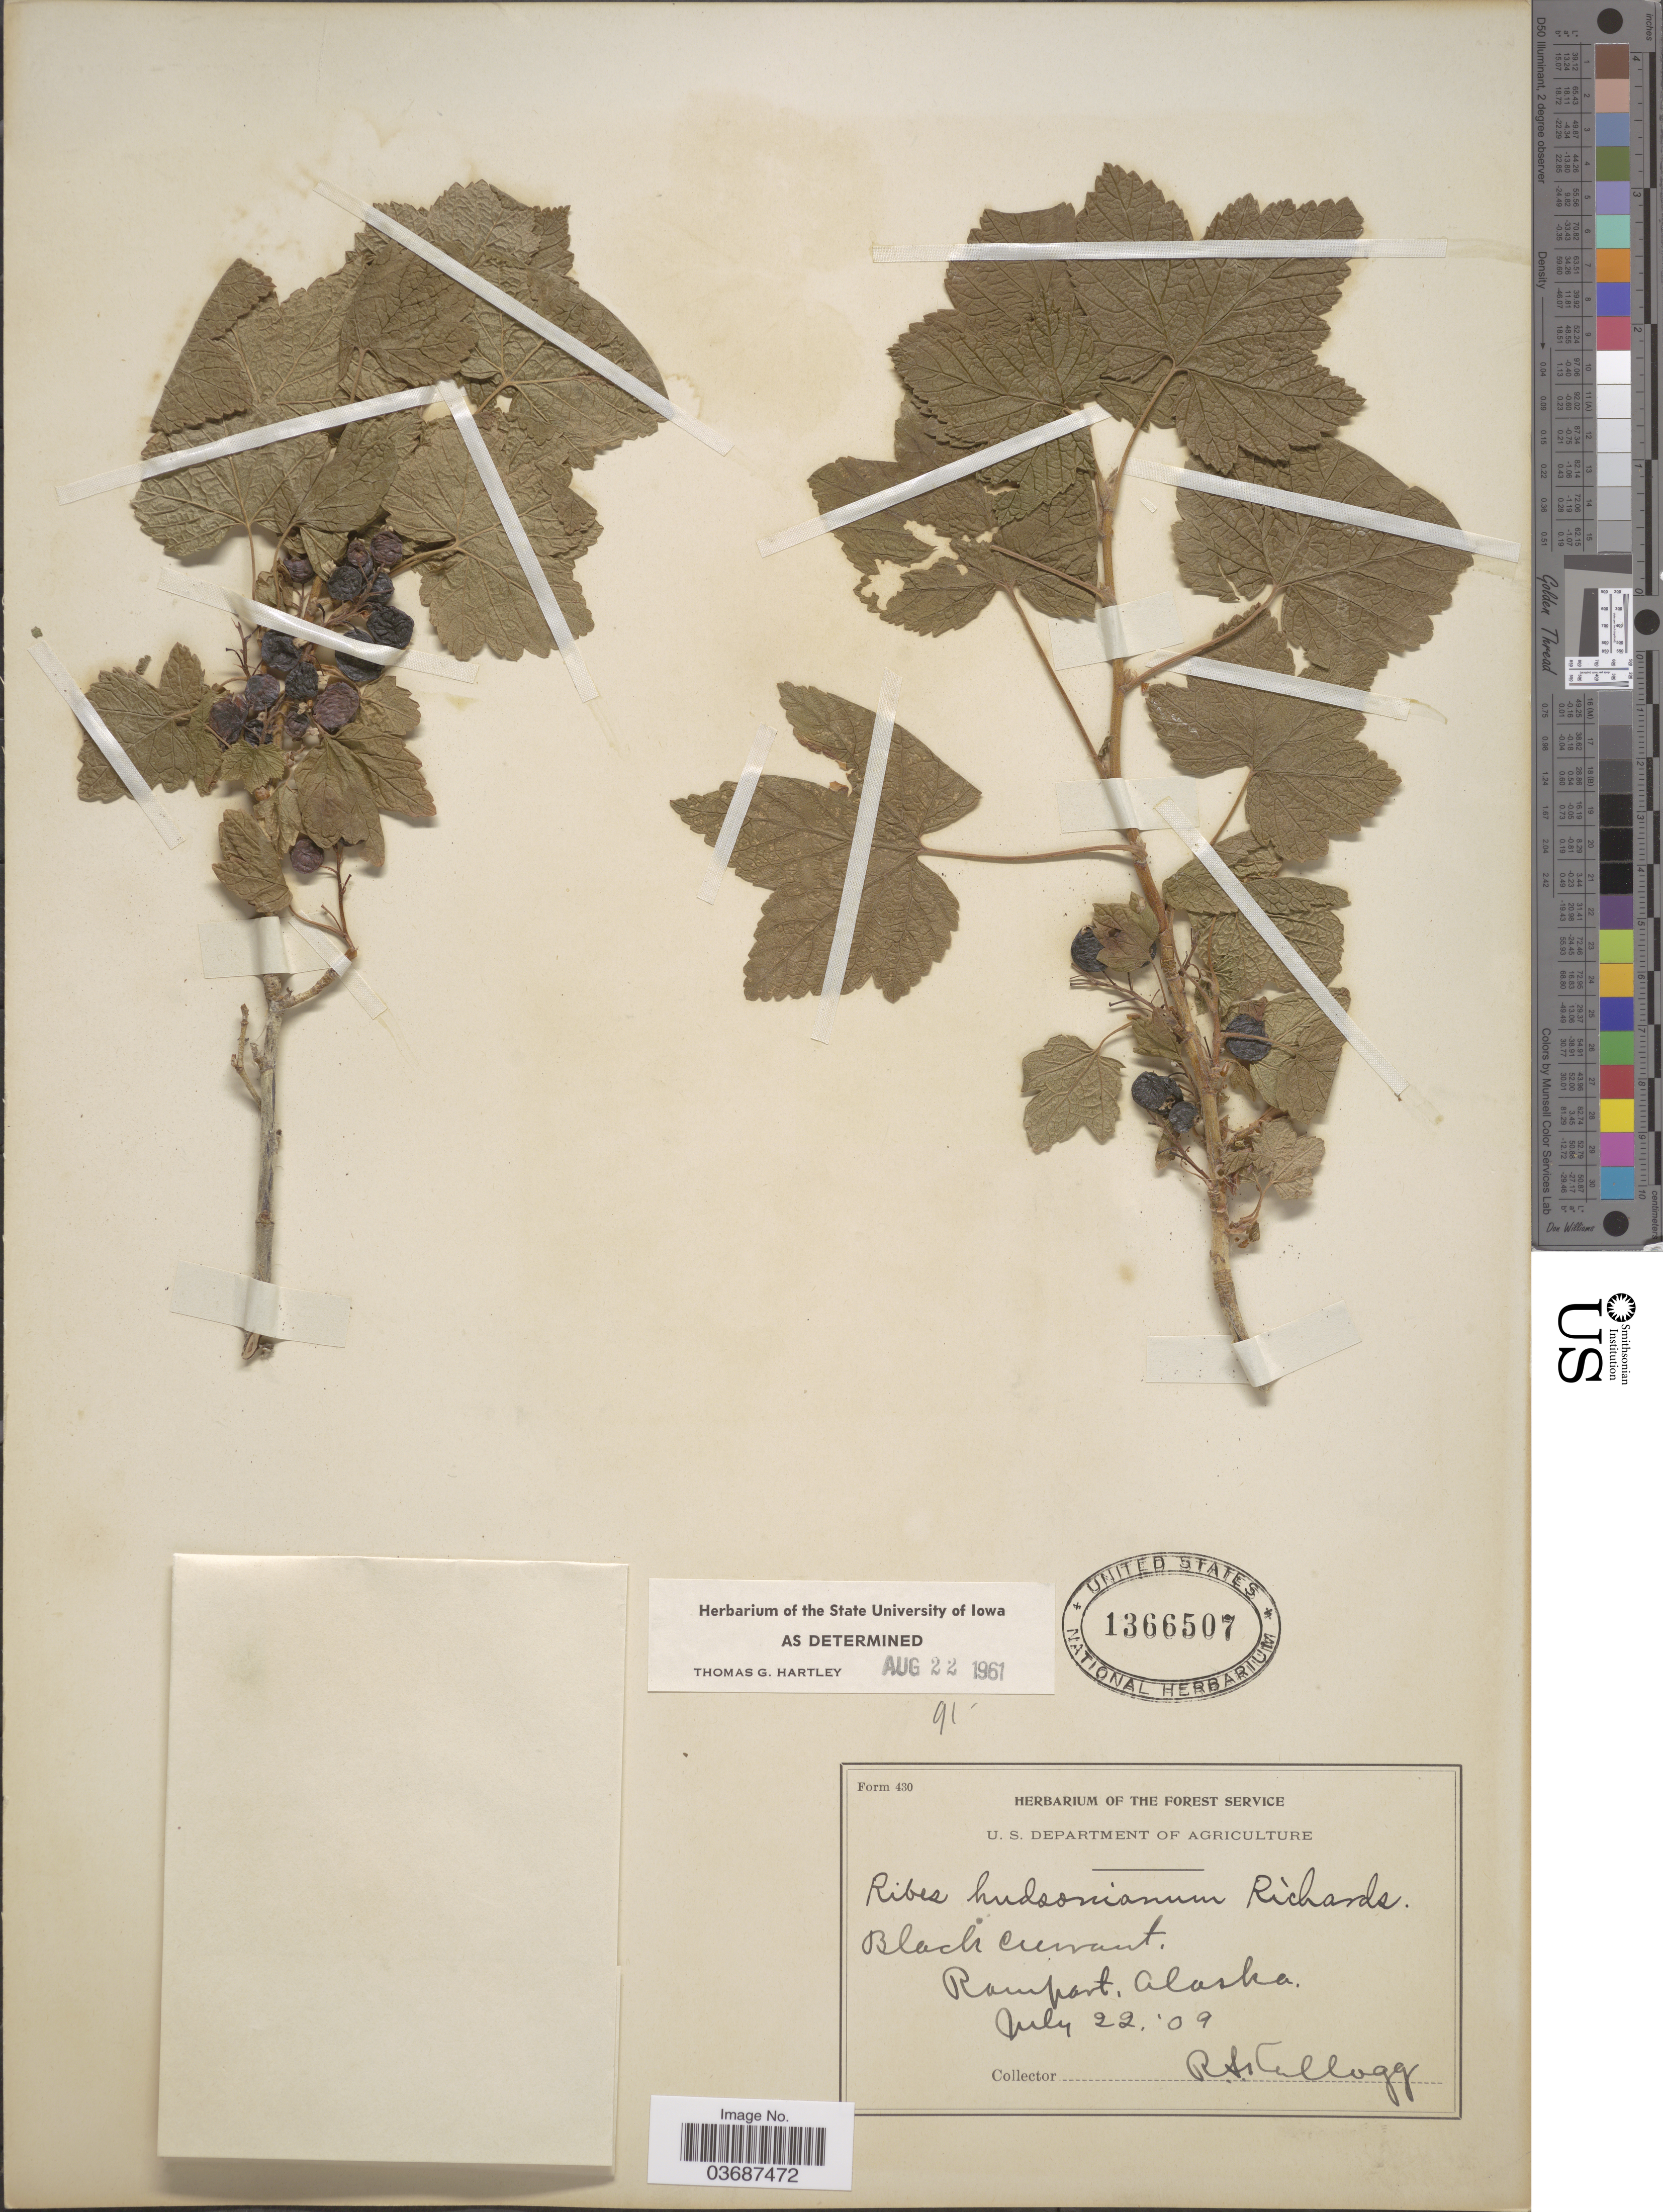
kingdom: Plantae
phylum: Tracheophyta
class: Magnoliopsida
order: Saxifragales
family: Grossulariaceae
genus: Ribes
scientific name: Ribes hudsonianum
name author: Richardson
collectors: R. Kellogg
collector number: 91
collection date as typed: Transcribed d/m/y: 22/7/9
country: United States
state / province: Alaska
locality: Black Currant, Rampart.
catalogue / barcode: US 1366507